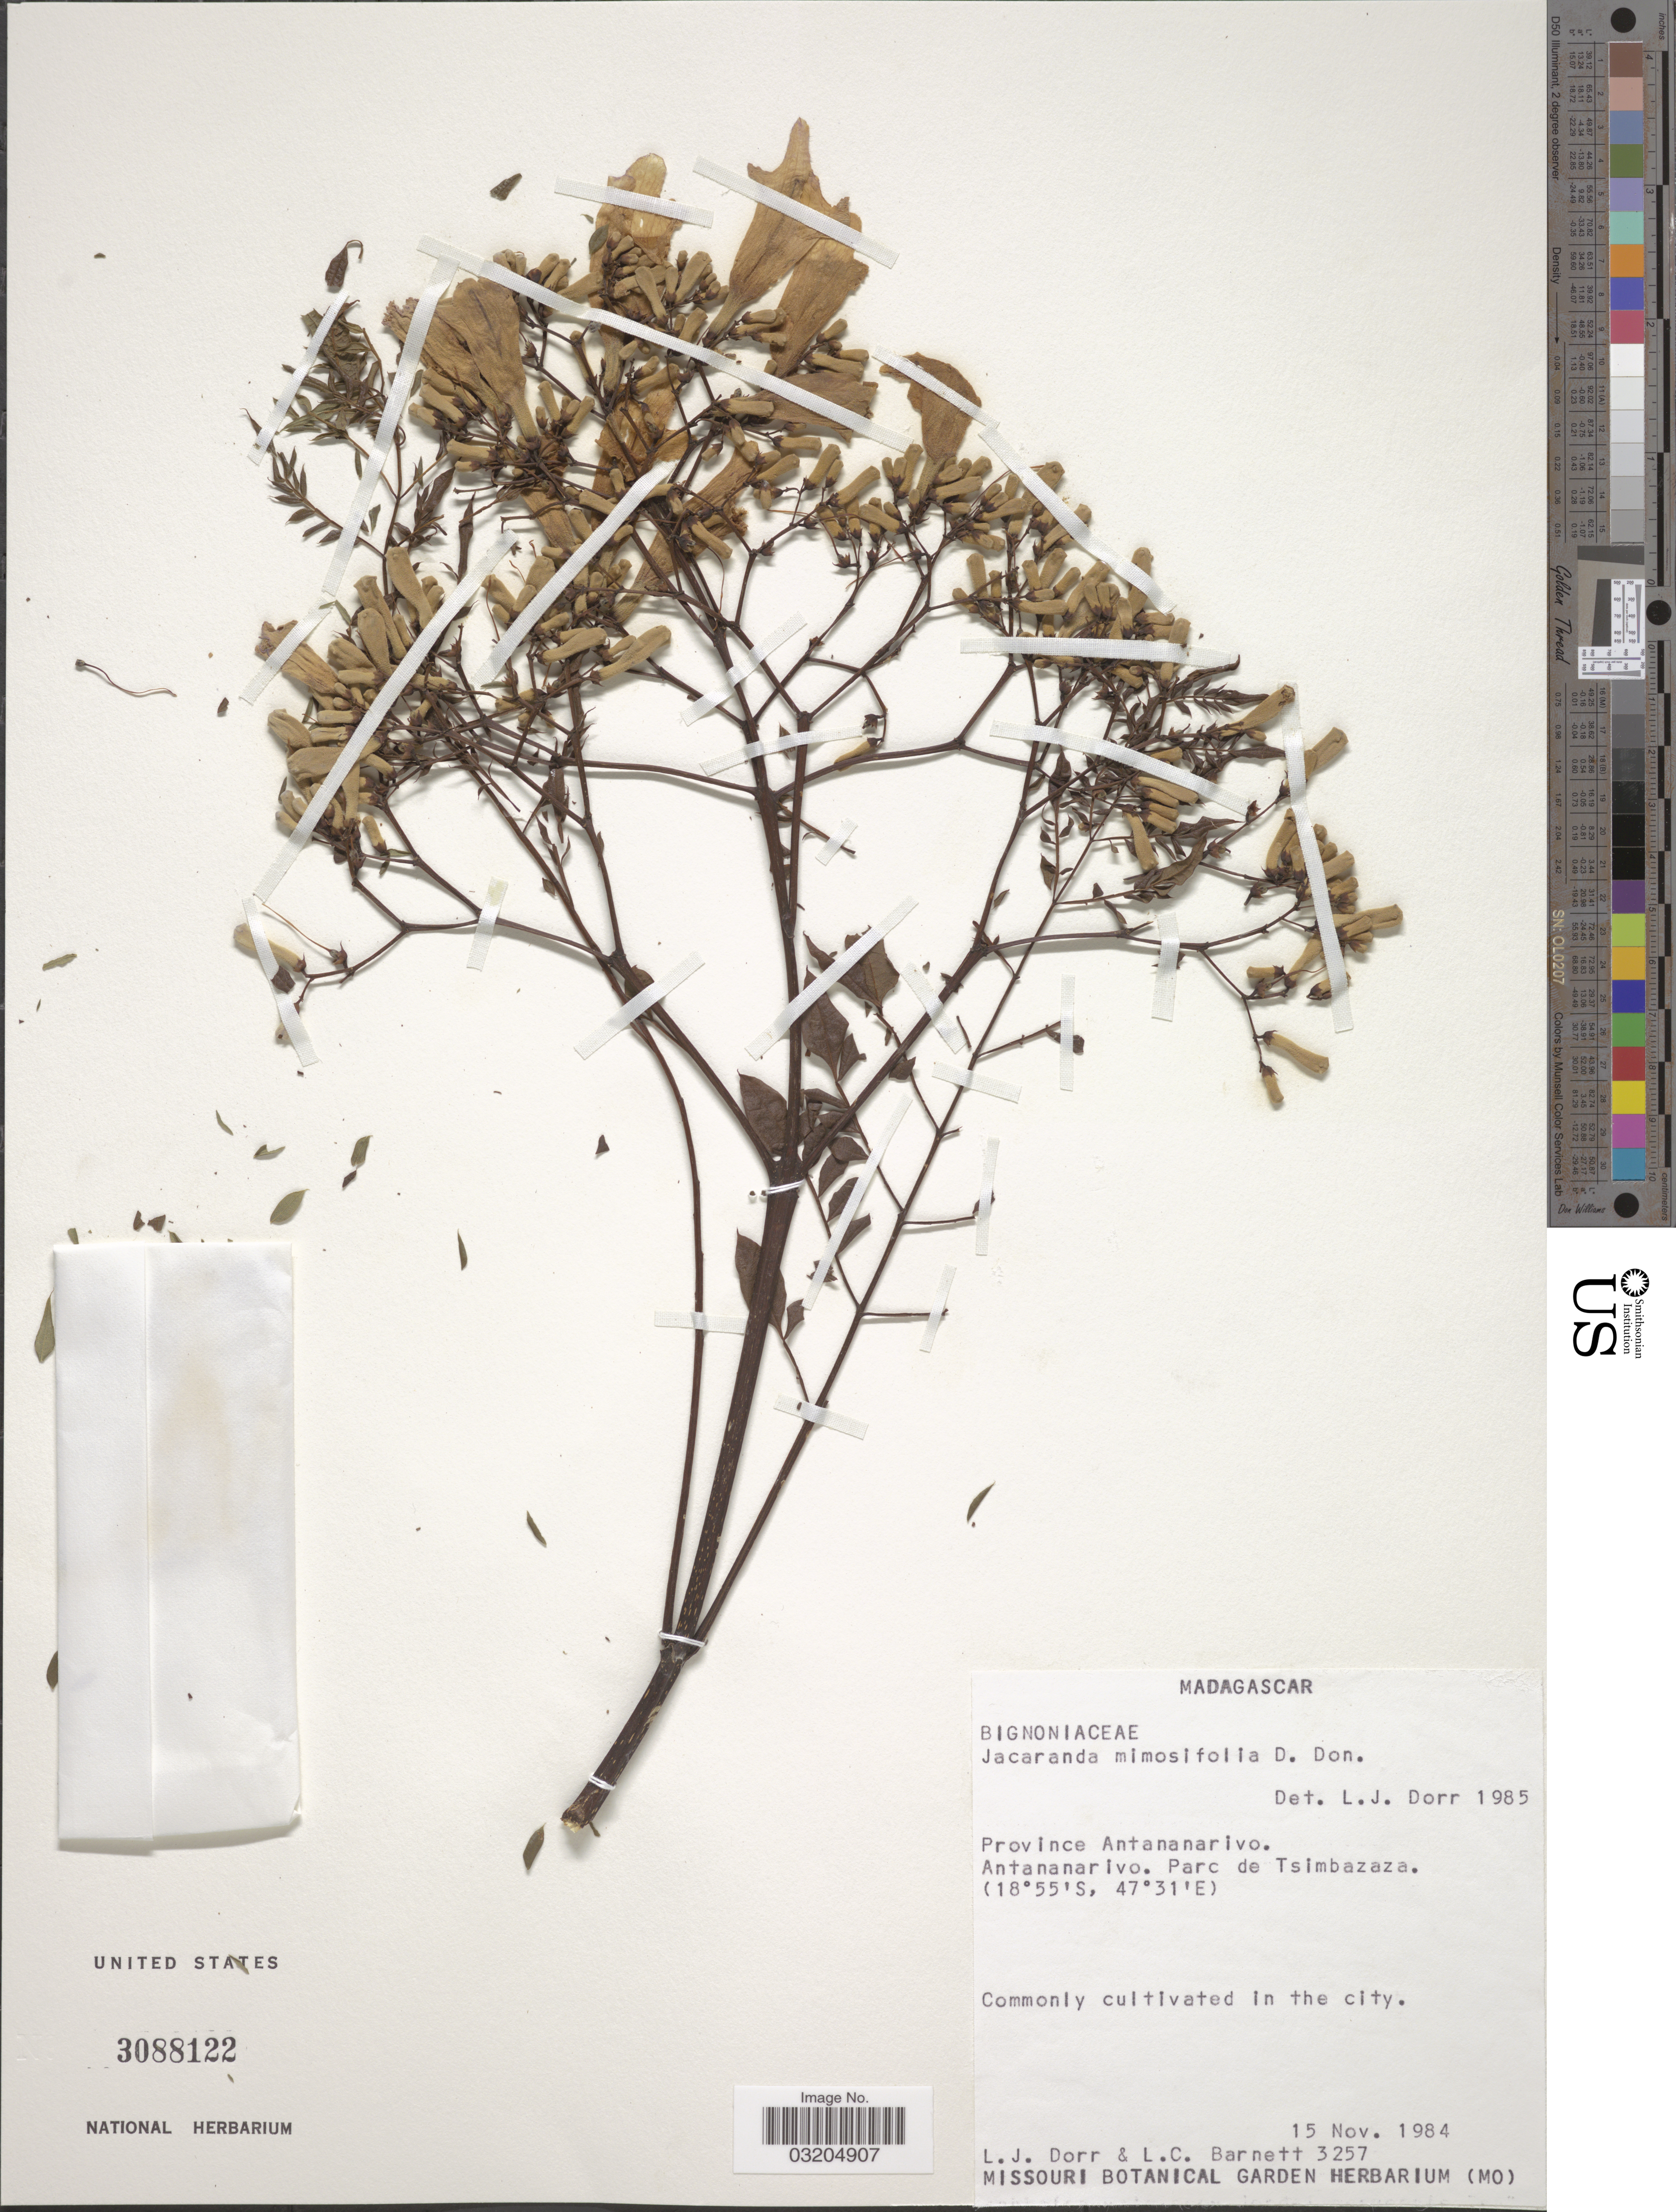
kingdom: Plantae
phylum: Tracheophyta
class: Magnoliopsida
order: Lamiales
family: Bignoniaceae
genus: Jacaranda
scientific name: Jacaranda mimosifolia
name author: D. Don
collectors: L. J. Dorr & L. C. Barnett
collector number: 3257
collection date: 1984-11-15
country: Madagascar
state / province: Analamanga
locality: Antananarivo. Parc de Tsimbazaza.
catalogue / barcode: US 3088122